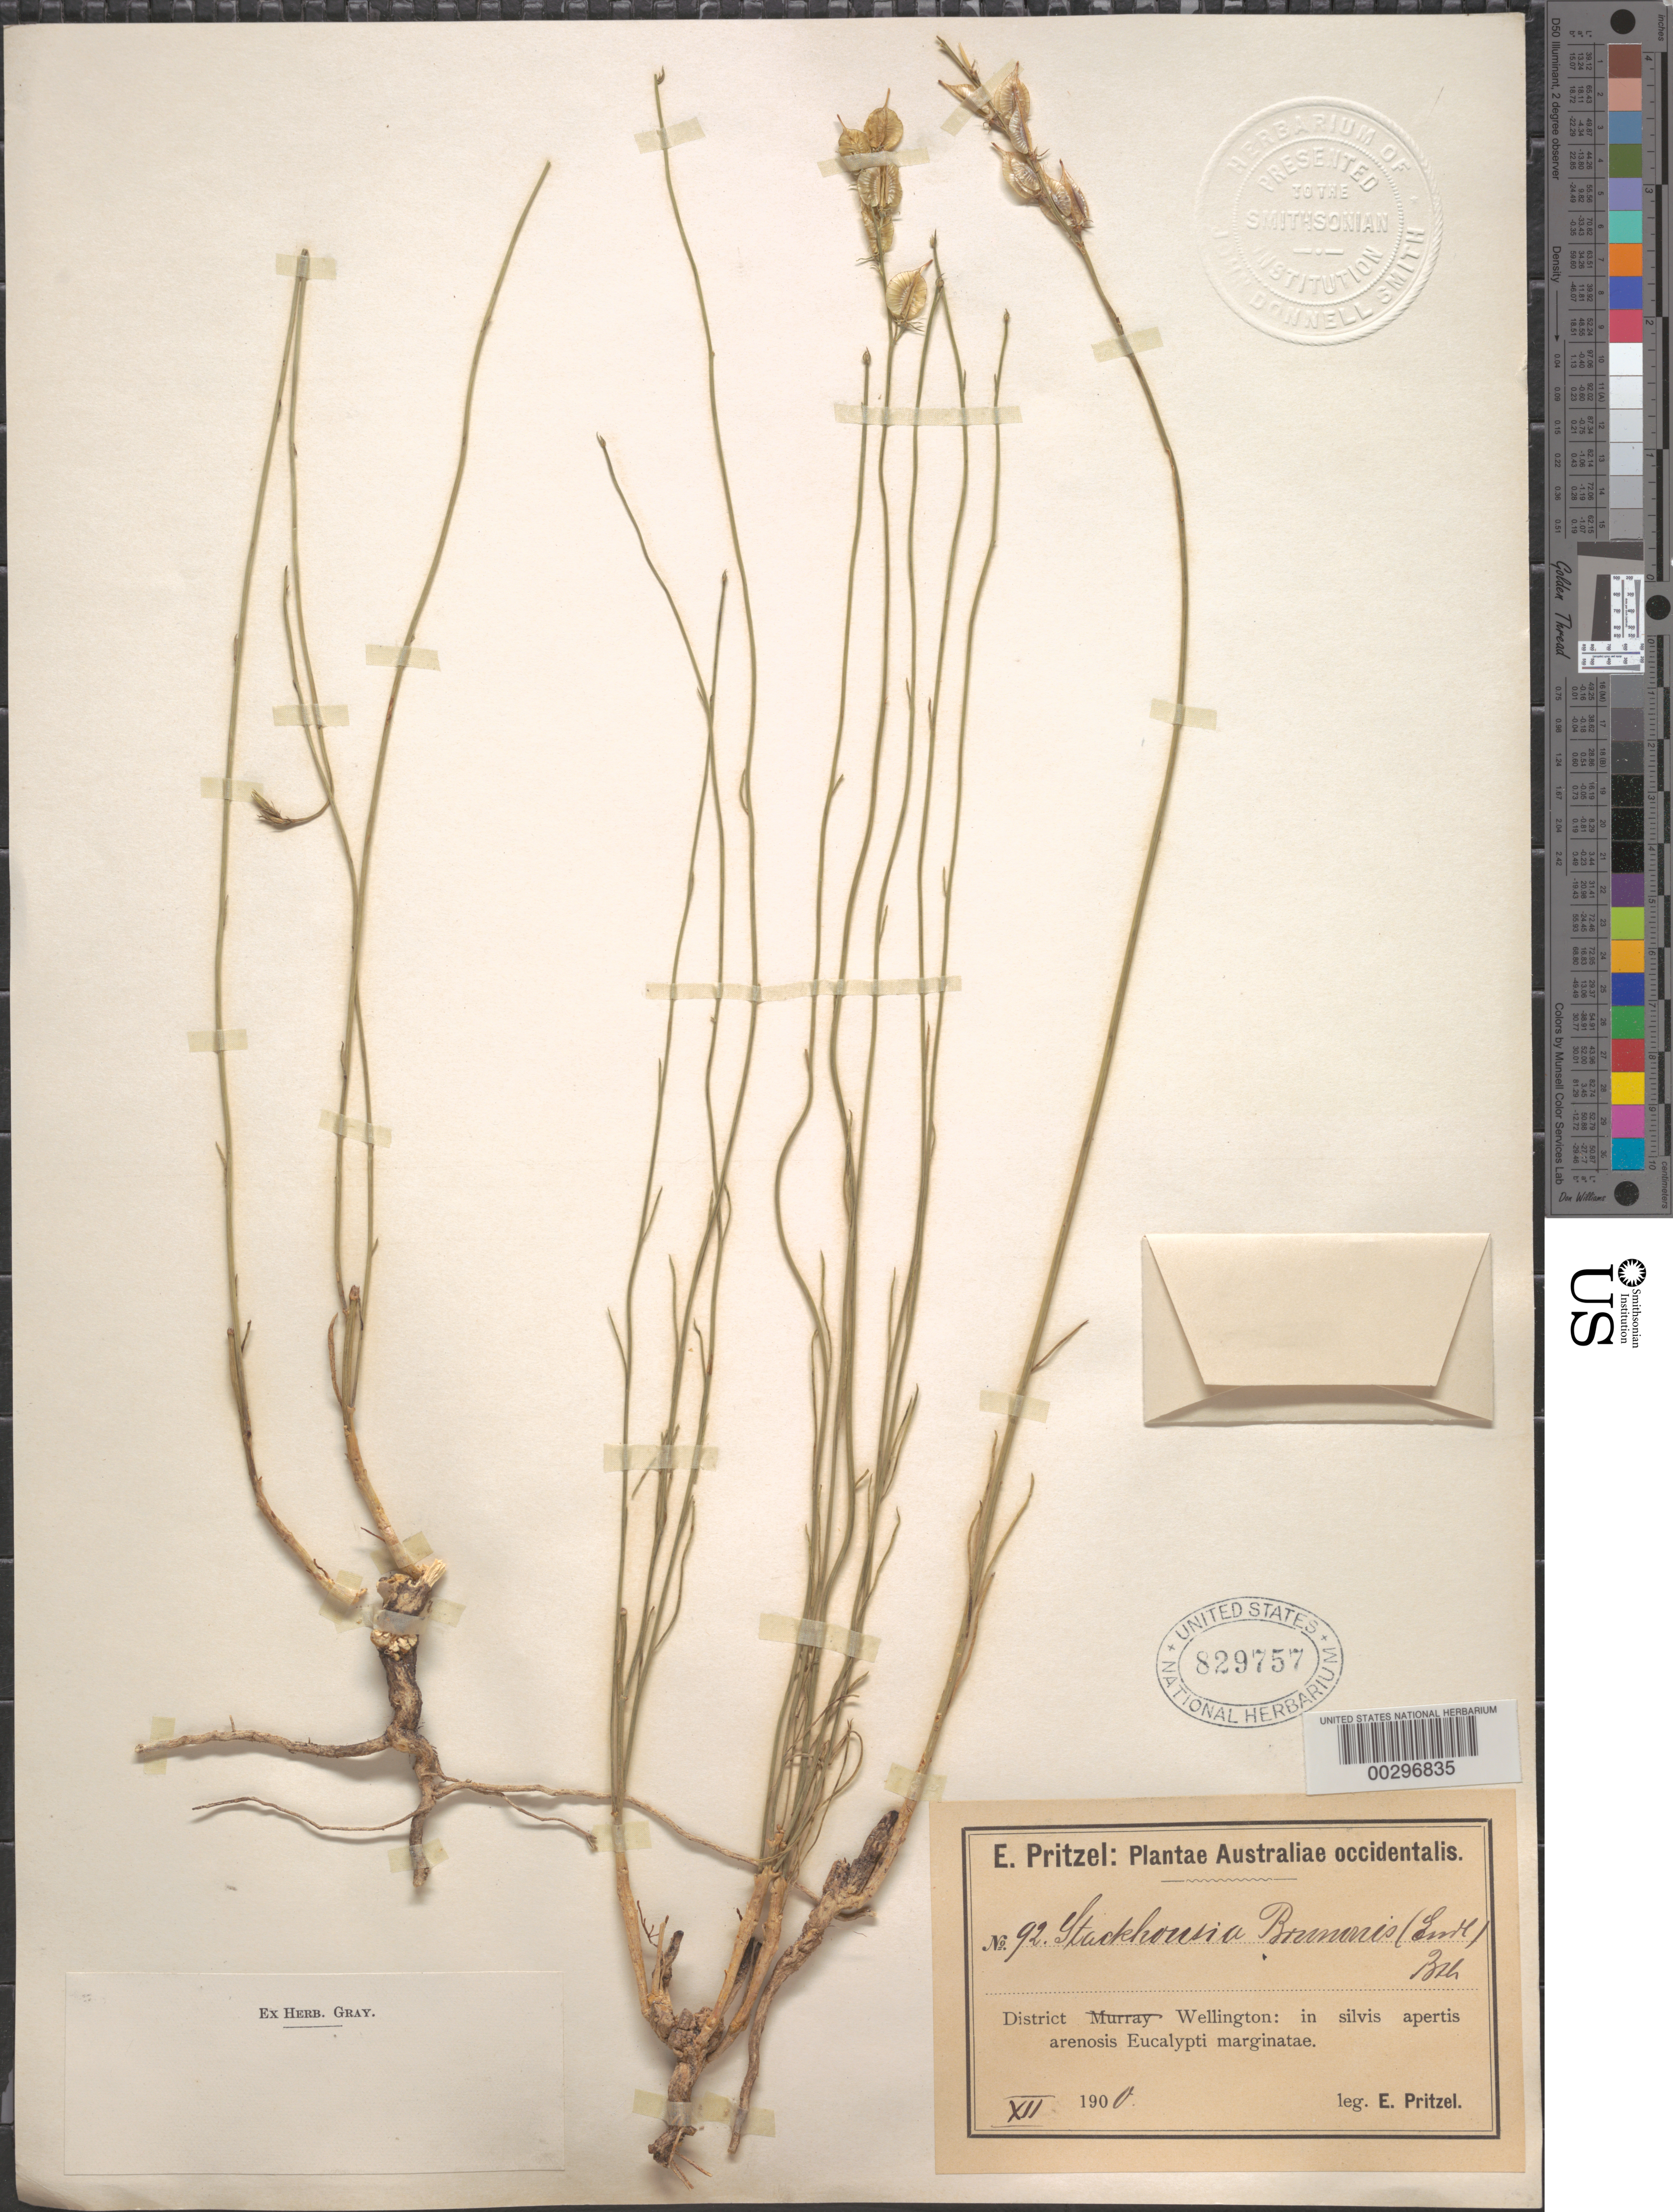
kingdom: Plantae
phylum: Tracheophyta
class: Magnoliopsida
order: Celastrales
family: Celastraceae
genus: Tripterococcus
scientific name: Tripterococcus brunonis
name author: Endl.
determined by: Strong, Mark T., (BOT), Smithsonian Institution - National Museum of Natural History (UNITED STATES)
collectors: E. G. Pritzel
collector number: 92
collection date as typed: Dec 1900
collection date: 1900-12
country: Australia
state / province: Western Australia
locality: Wellington dist.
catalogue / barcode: US 829757